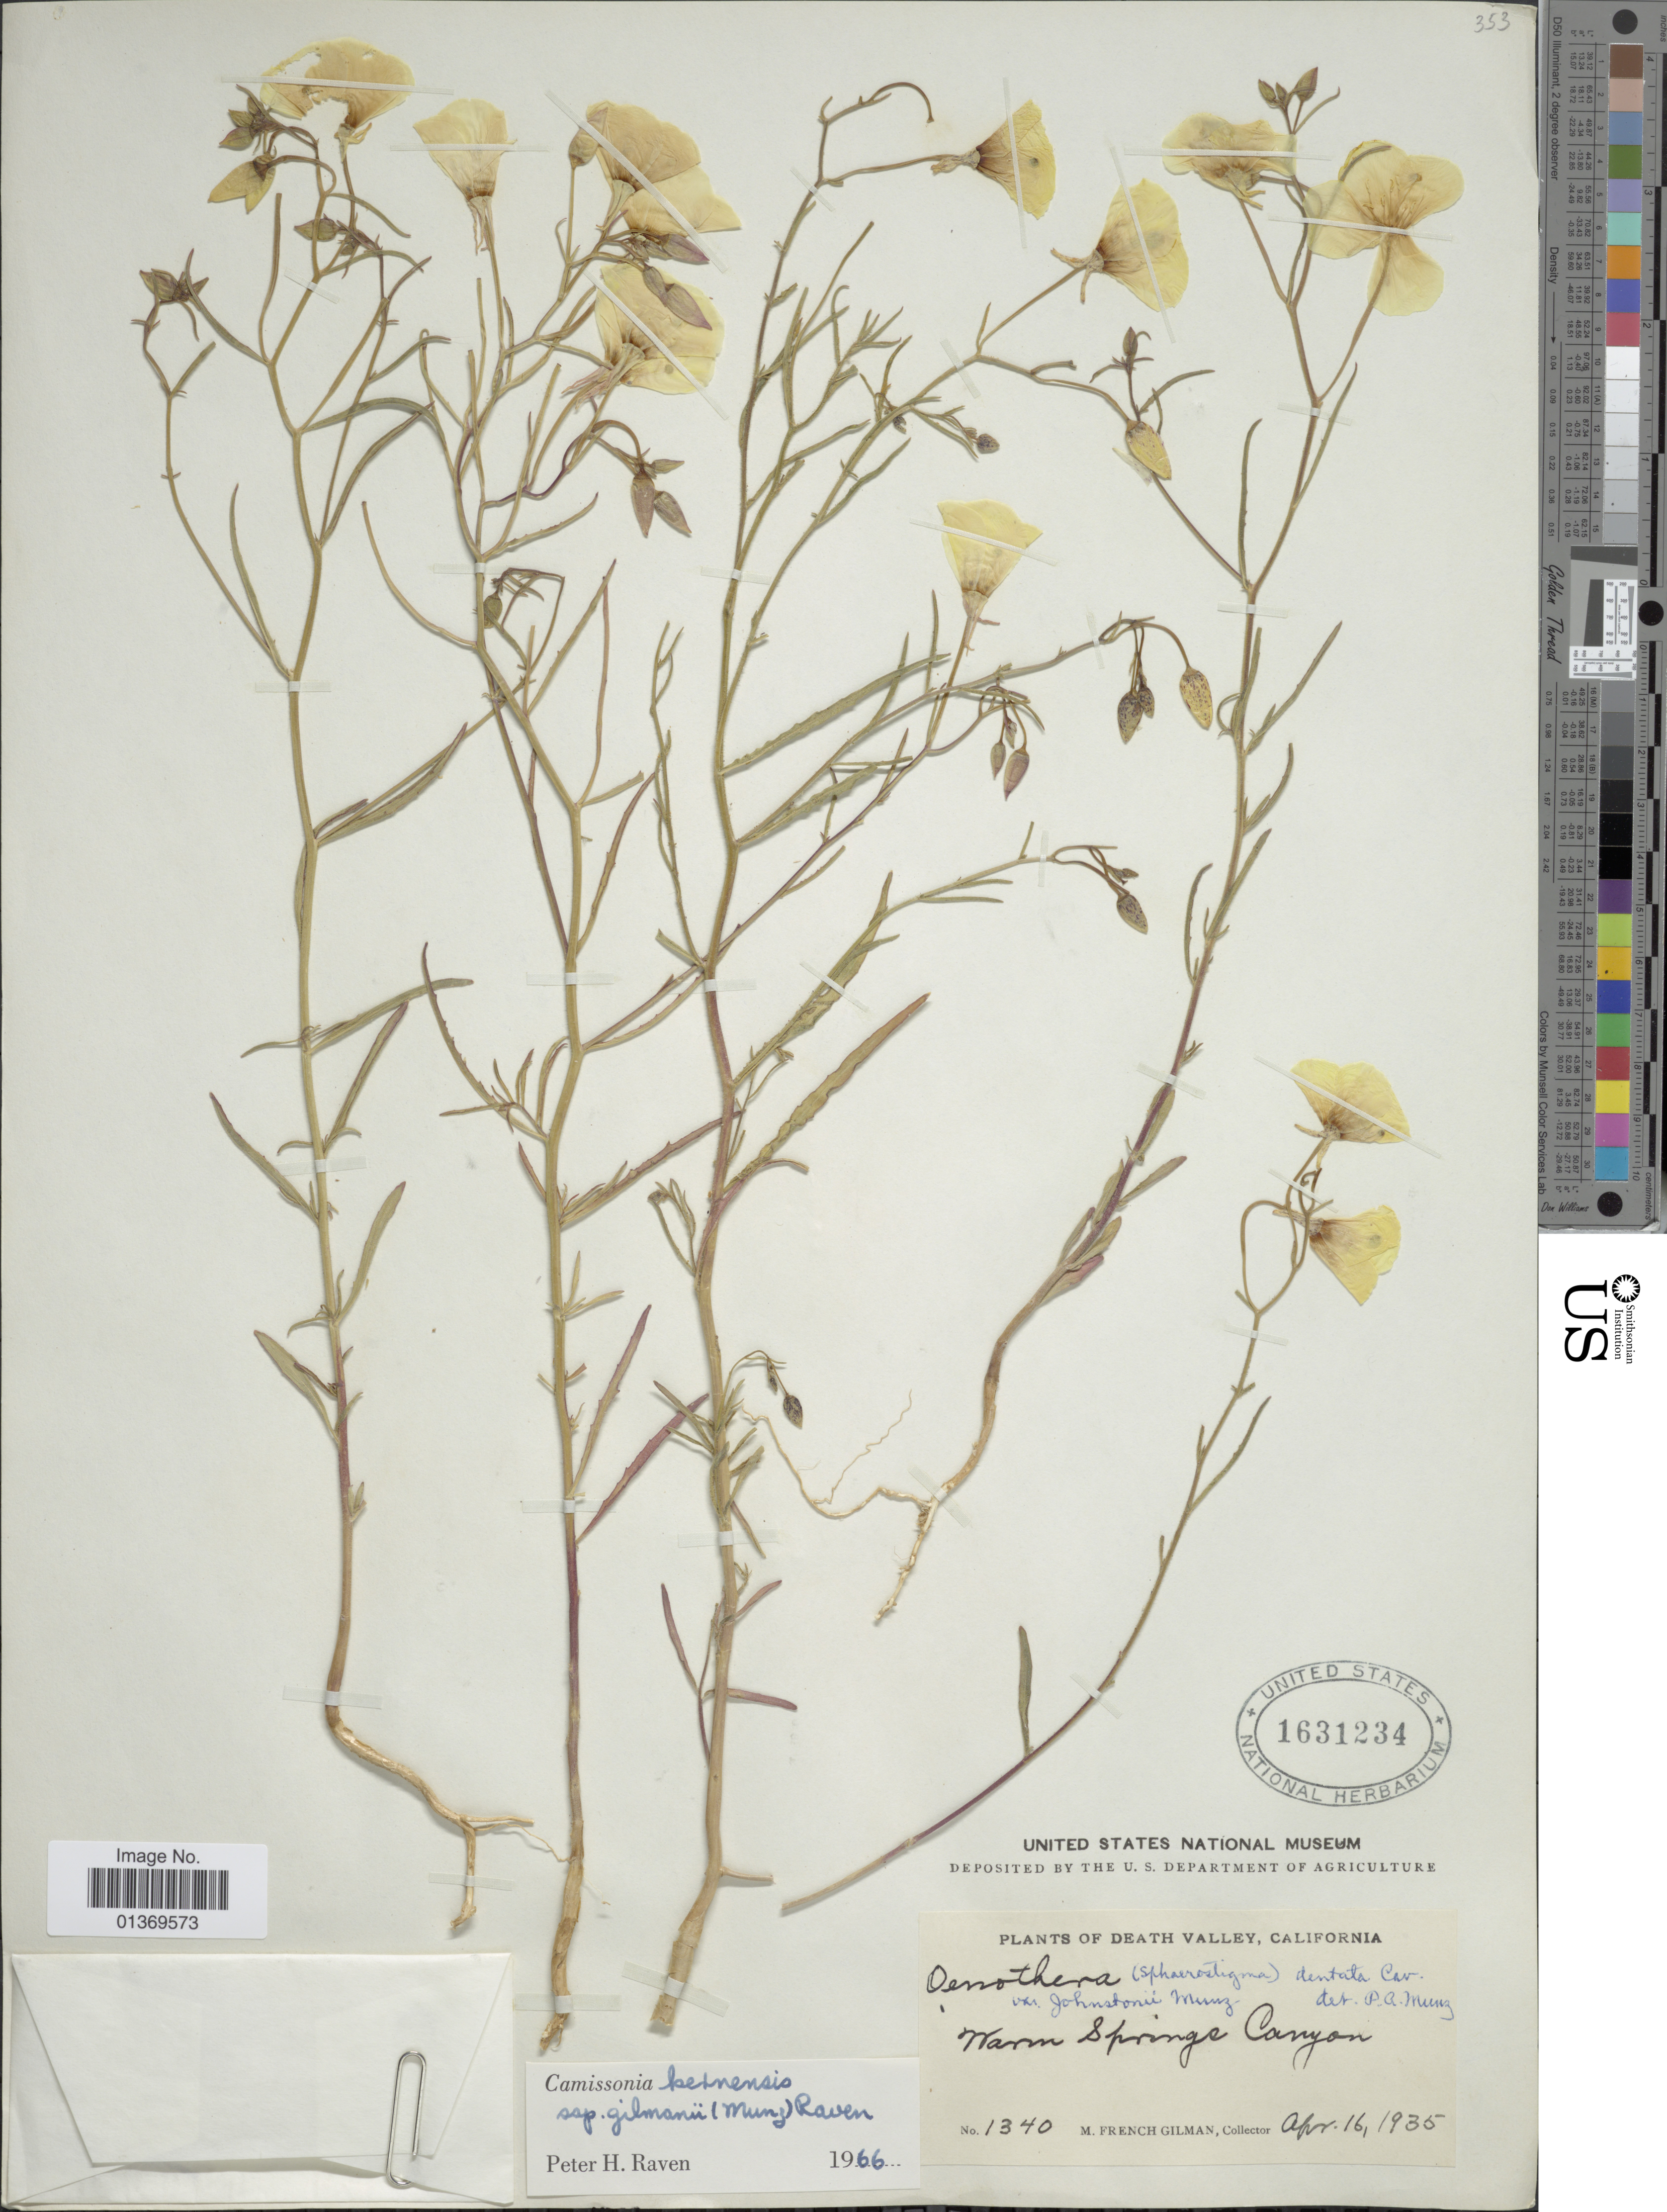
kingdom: Plantae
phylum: Tracheophyta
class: Magnoliopsida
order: Myrtales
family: Onagraceae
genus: Camissonia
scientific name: Camissonia kernensis subsp. gilmanii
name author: (Munz) P.H. Raven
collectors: M. F. Gilman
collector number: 1340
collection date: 1935-04-16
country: United States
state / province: California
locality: Death Valley, Warm Springs Canyon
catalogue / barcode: US 1631234